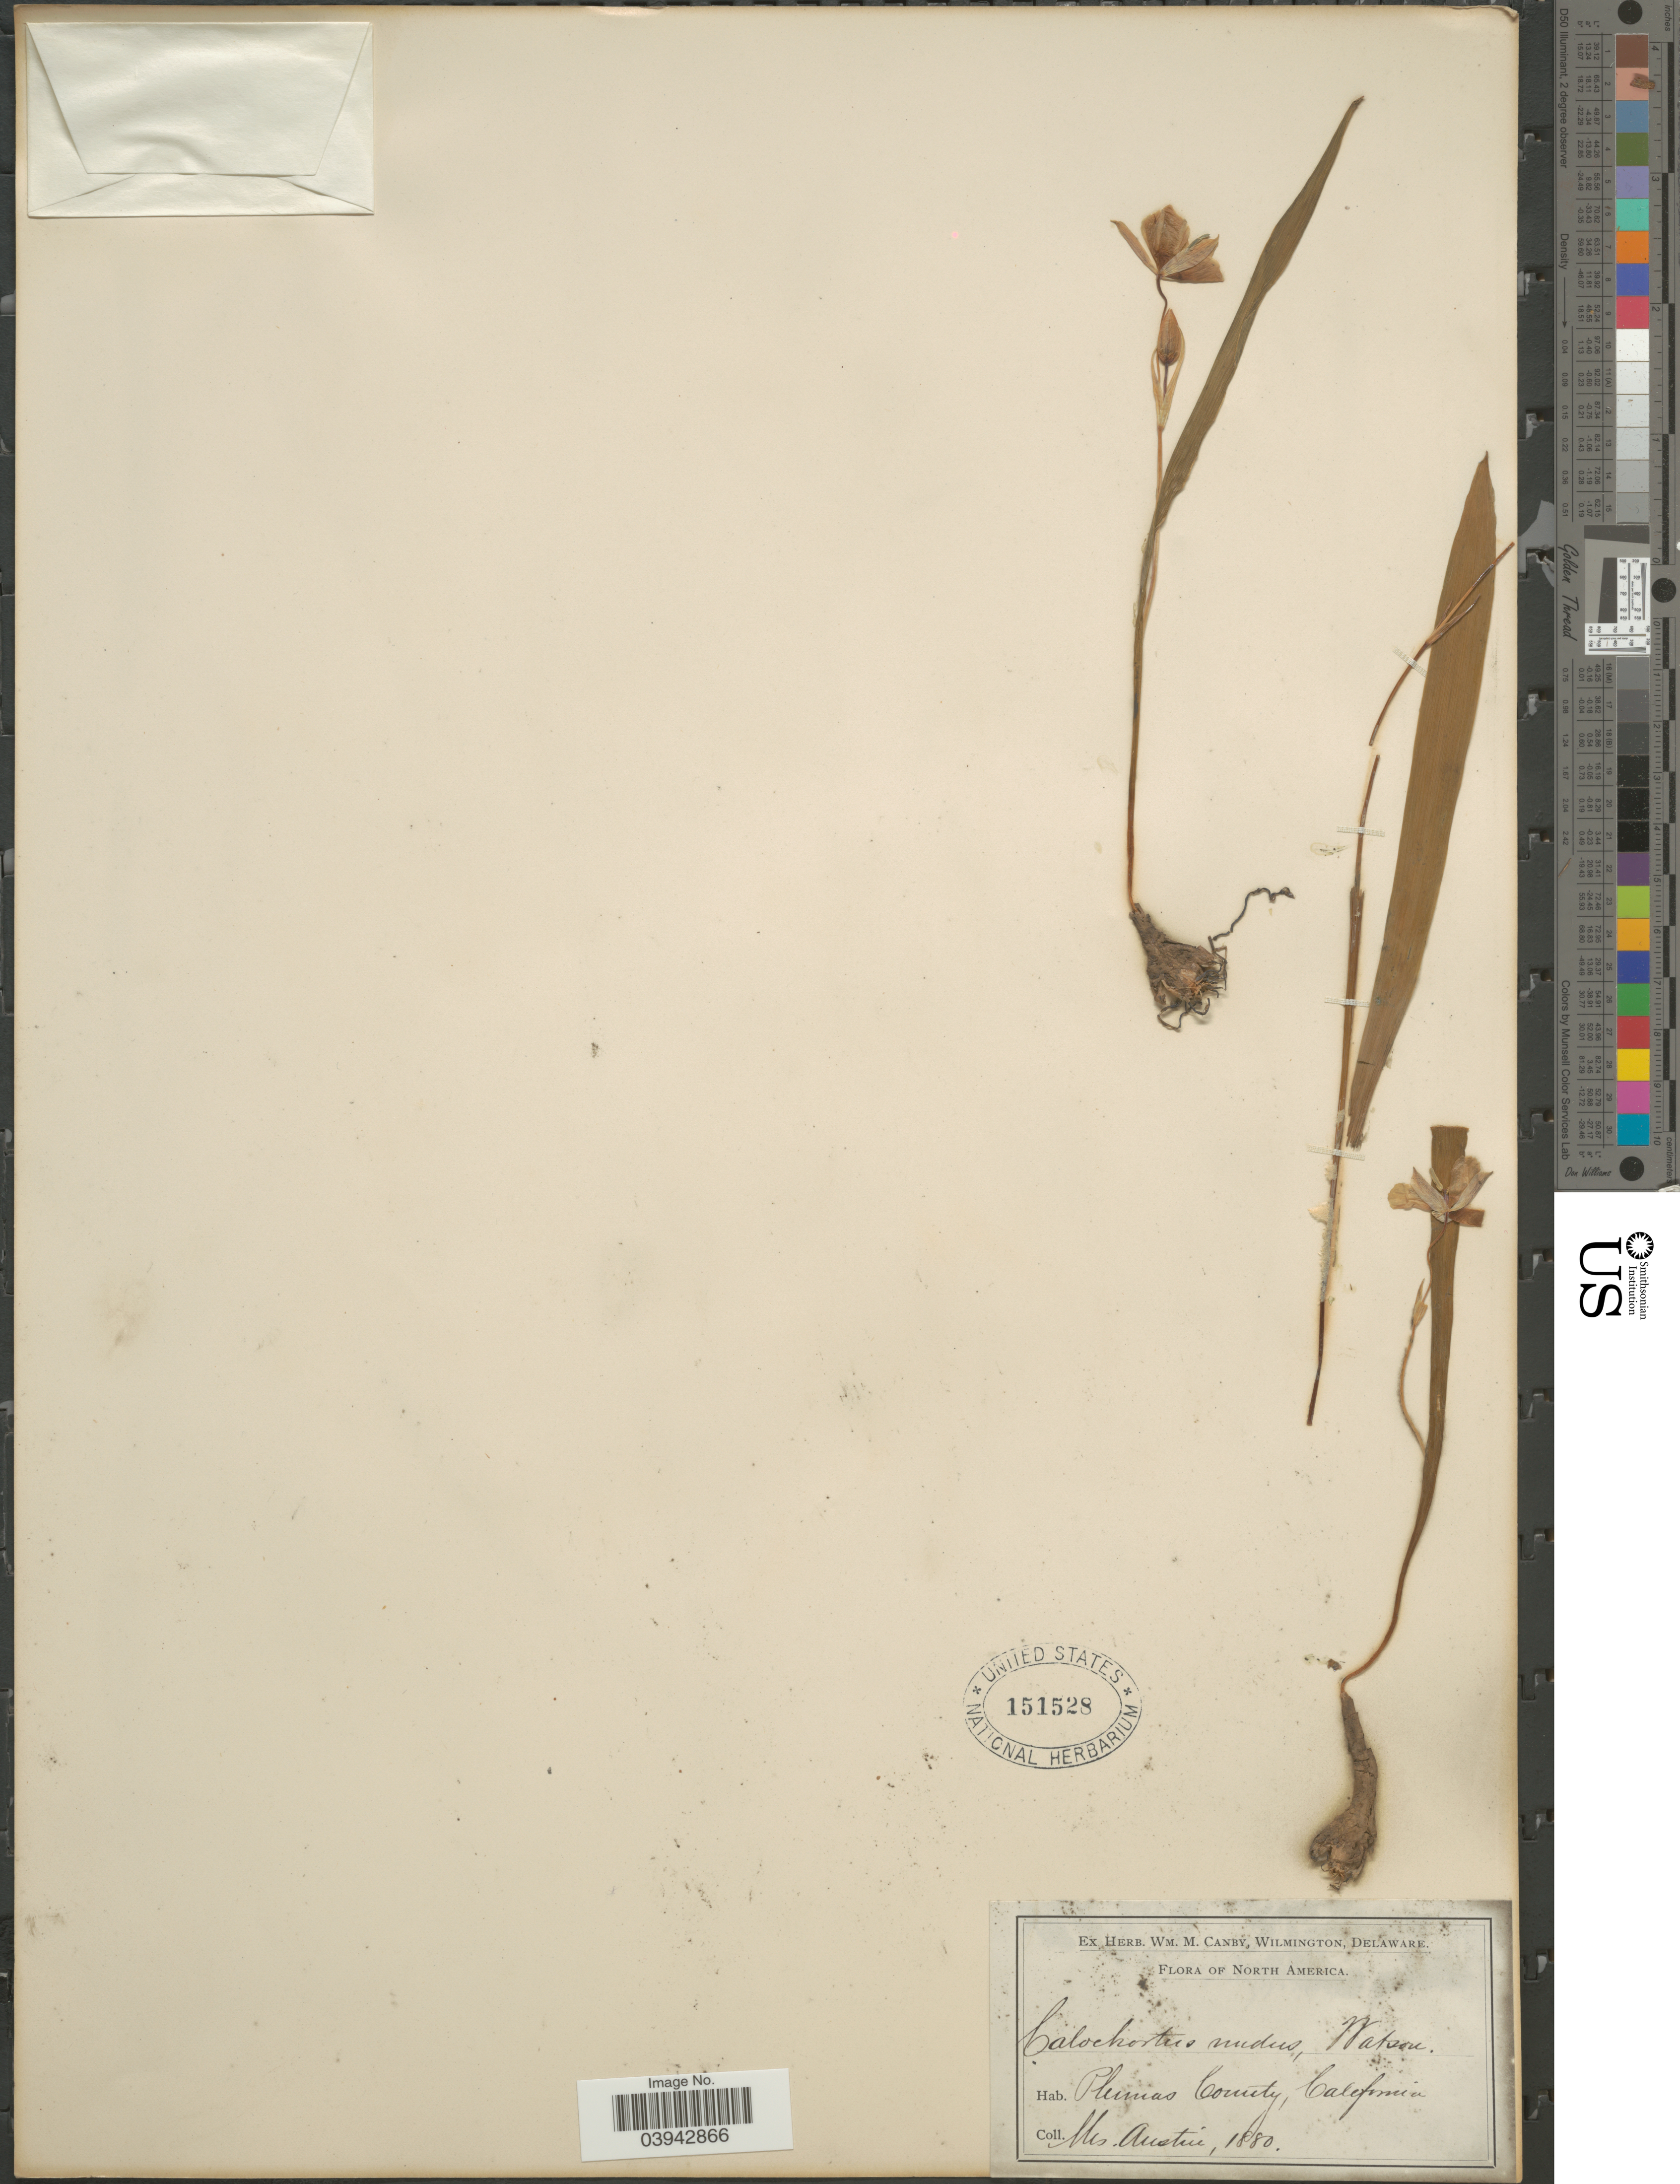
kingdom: Plantae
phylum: Tracheophyta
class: Liliopsida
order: Liliales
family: Liliaceae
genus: Calochortus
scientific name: Calochortus nudus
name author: S. Watson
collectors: Austin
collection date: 1880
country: United States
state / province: California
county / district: Plumas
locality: Plumas County.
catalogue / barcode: US 151528